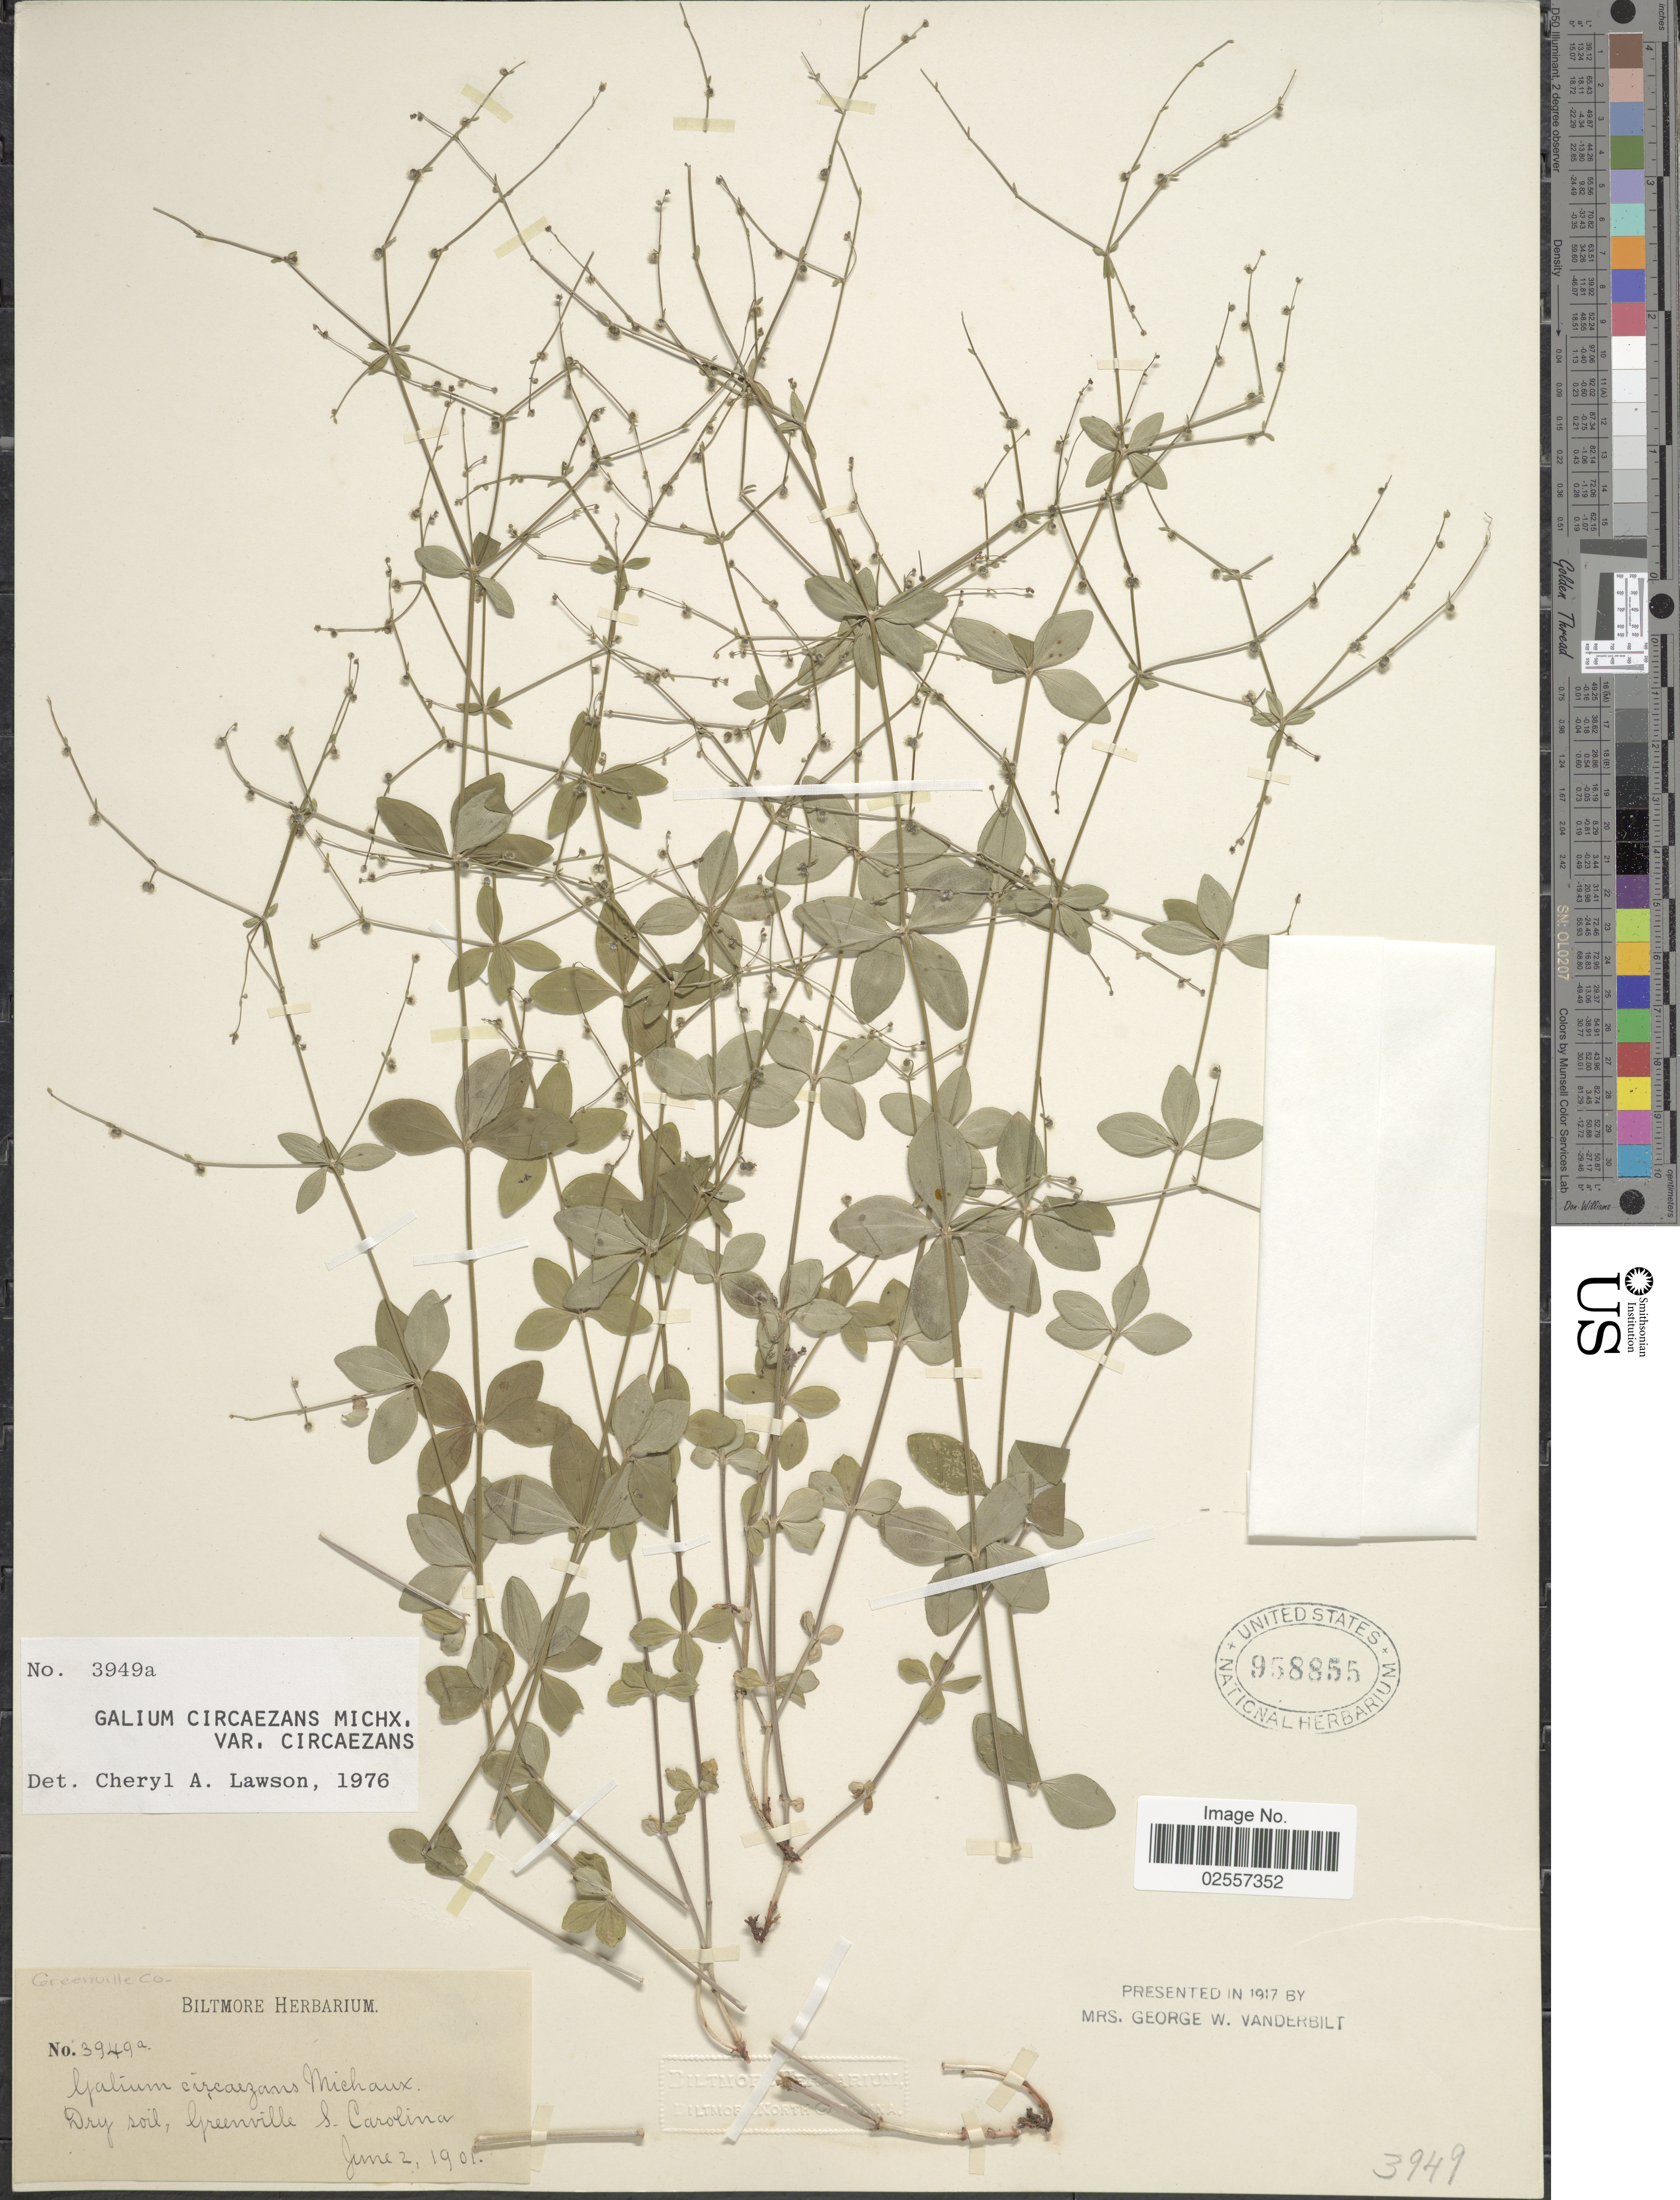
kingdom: Plantae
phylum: Tracheophyta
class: Magnoliopsida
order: Gentianales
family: Rubiaceae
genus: Galium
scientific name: Galium circaezans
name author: Michx.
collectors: ex herb. Biltmore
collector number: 3949a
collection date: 1901-06-02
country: United States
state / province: South Carolina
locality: Greenville Co.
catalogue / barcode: US 958855